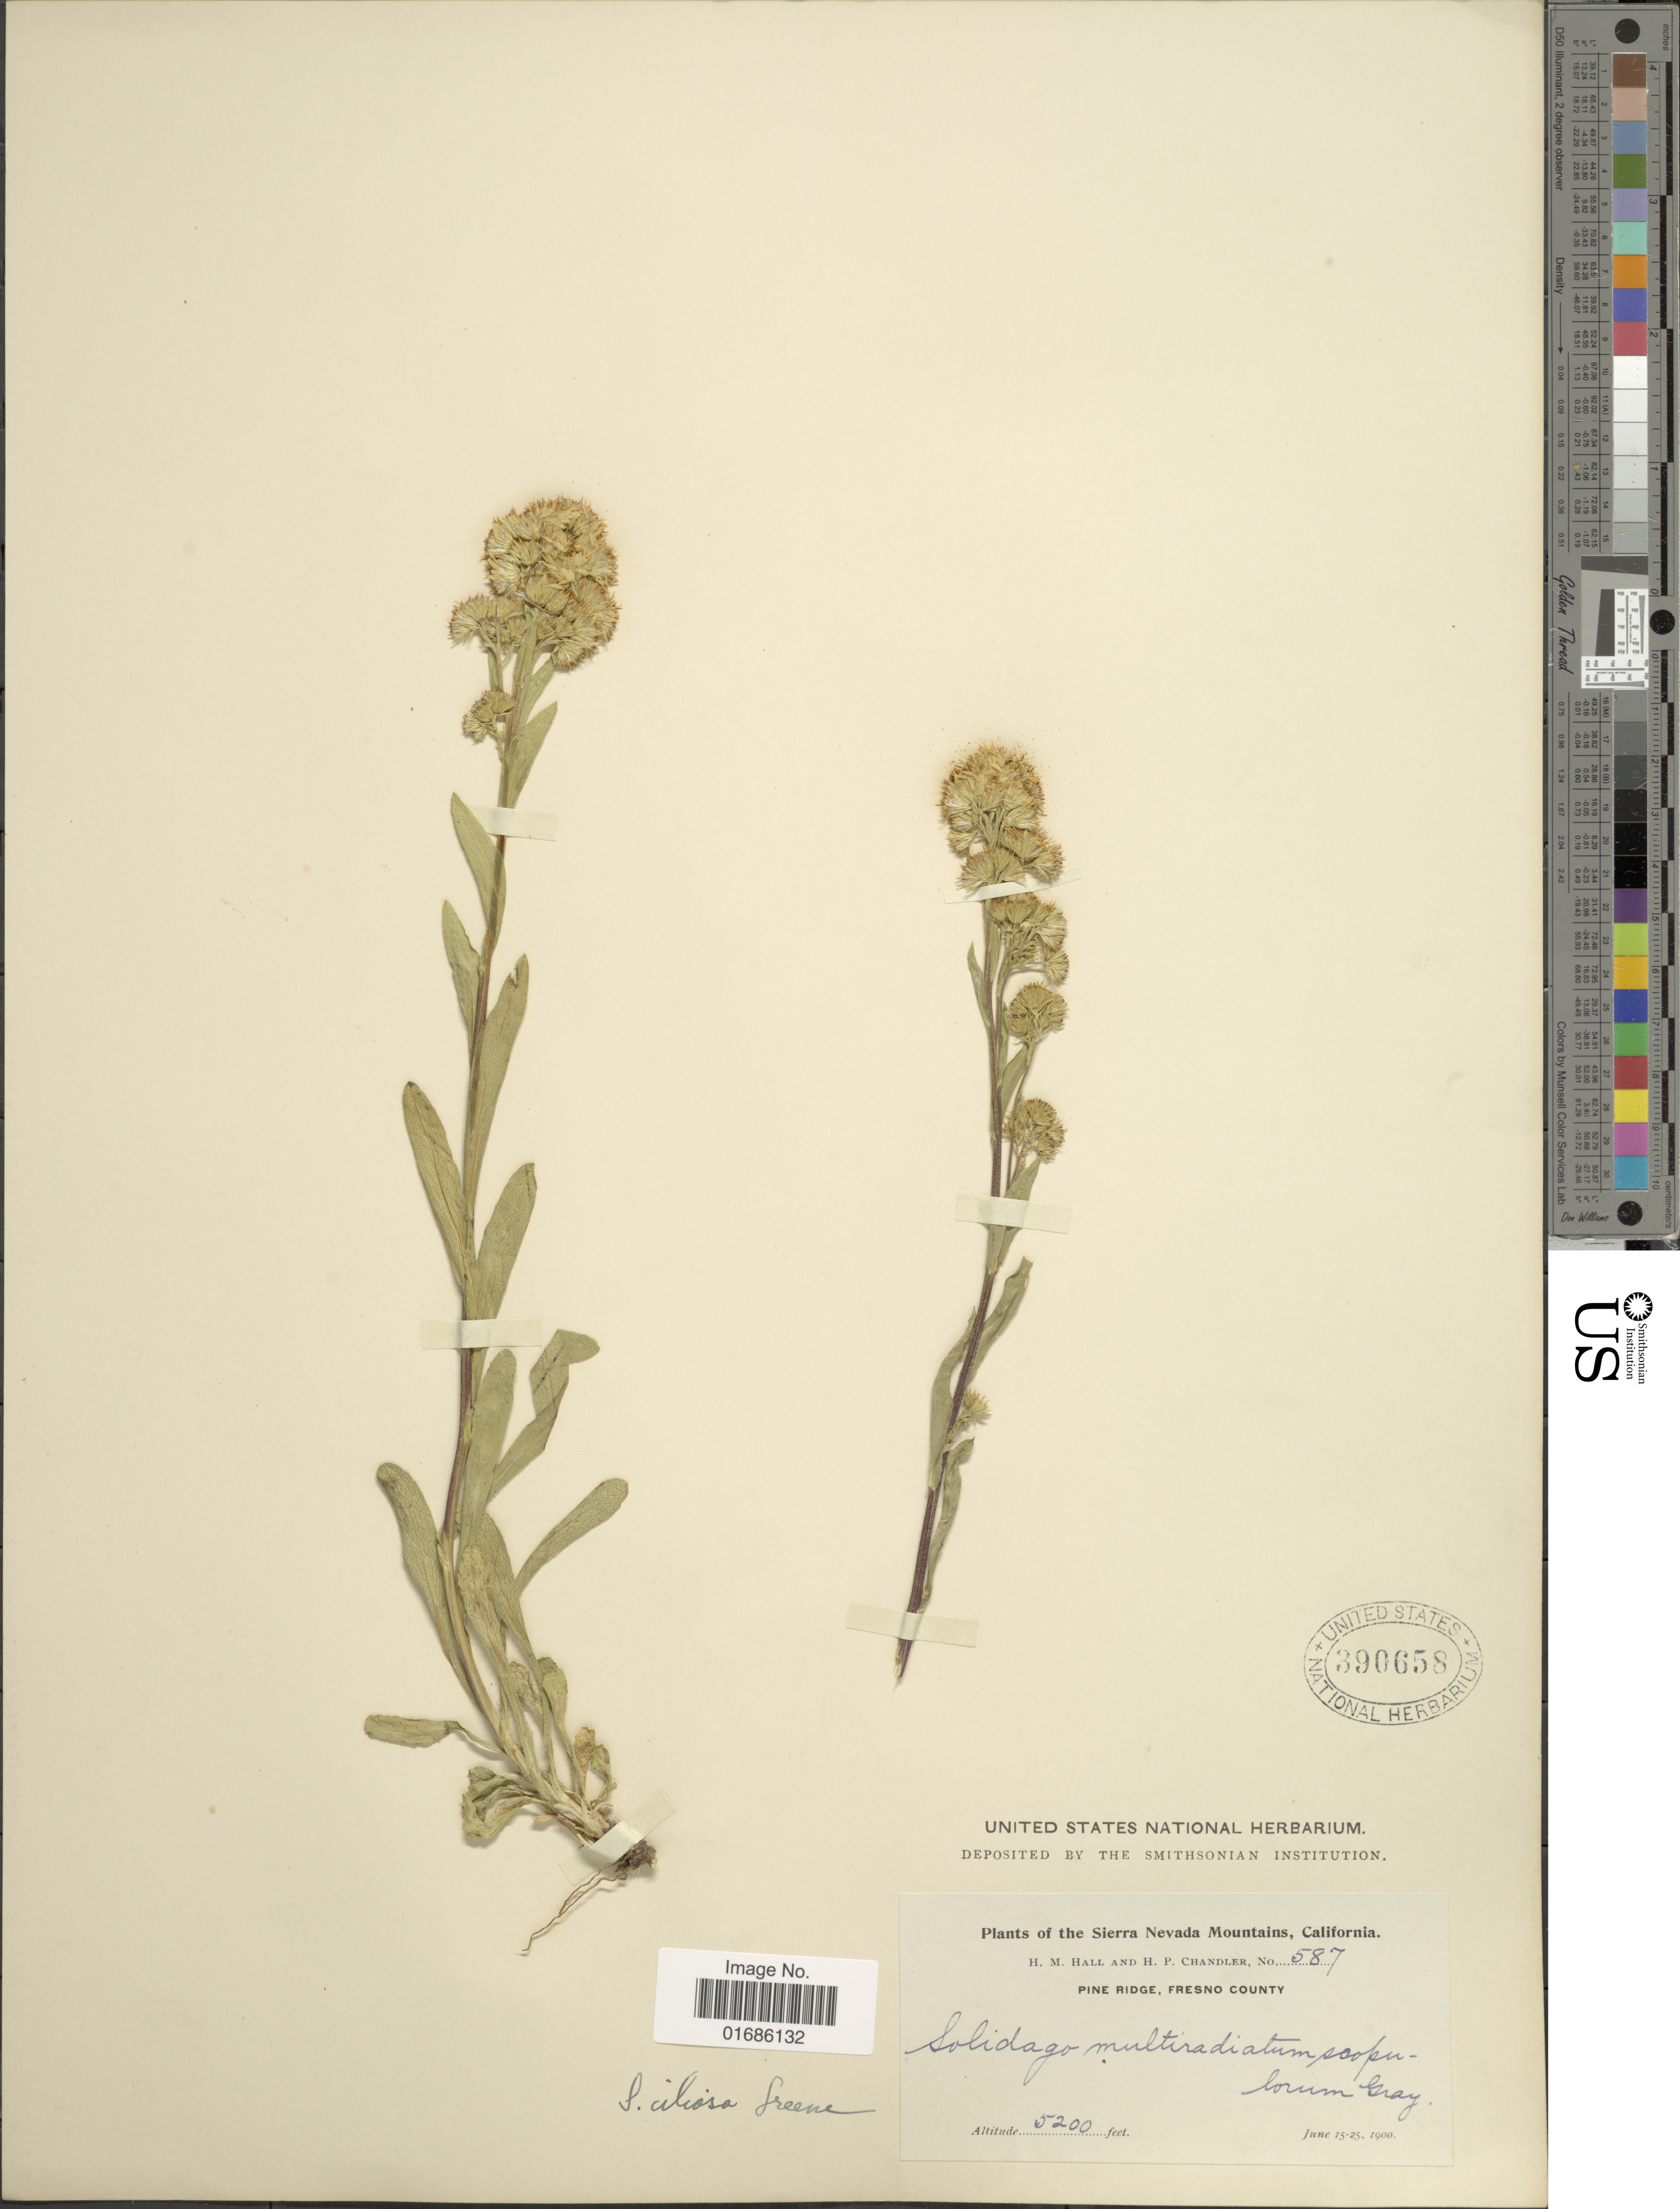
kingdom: Plantae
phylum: Tracheophyta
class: Magnoliopsida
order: Asterales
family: Asteraceae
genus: Solidago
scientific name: Solidago ciliosa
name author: Greene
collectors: H. M. Hall & H. Chandler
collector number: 587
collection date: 1900-06-15/1900-06-25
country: United States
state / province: California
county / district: Fresno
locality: Sierra Nevada Mountains, Pine Ridge County, Fresno County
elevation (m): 1585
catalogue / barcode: US 390658